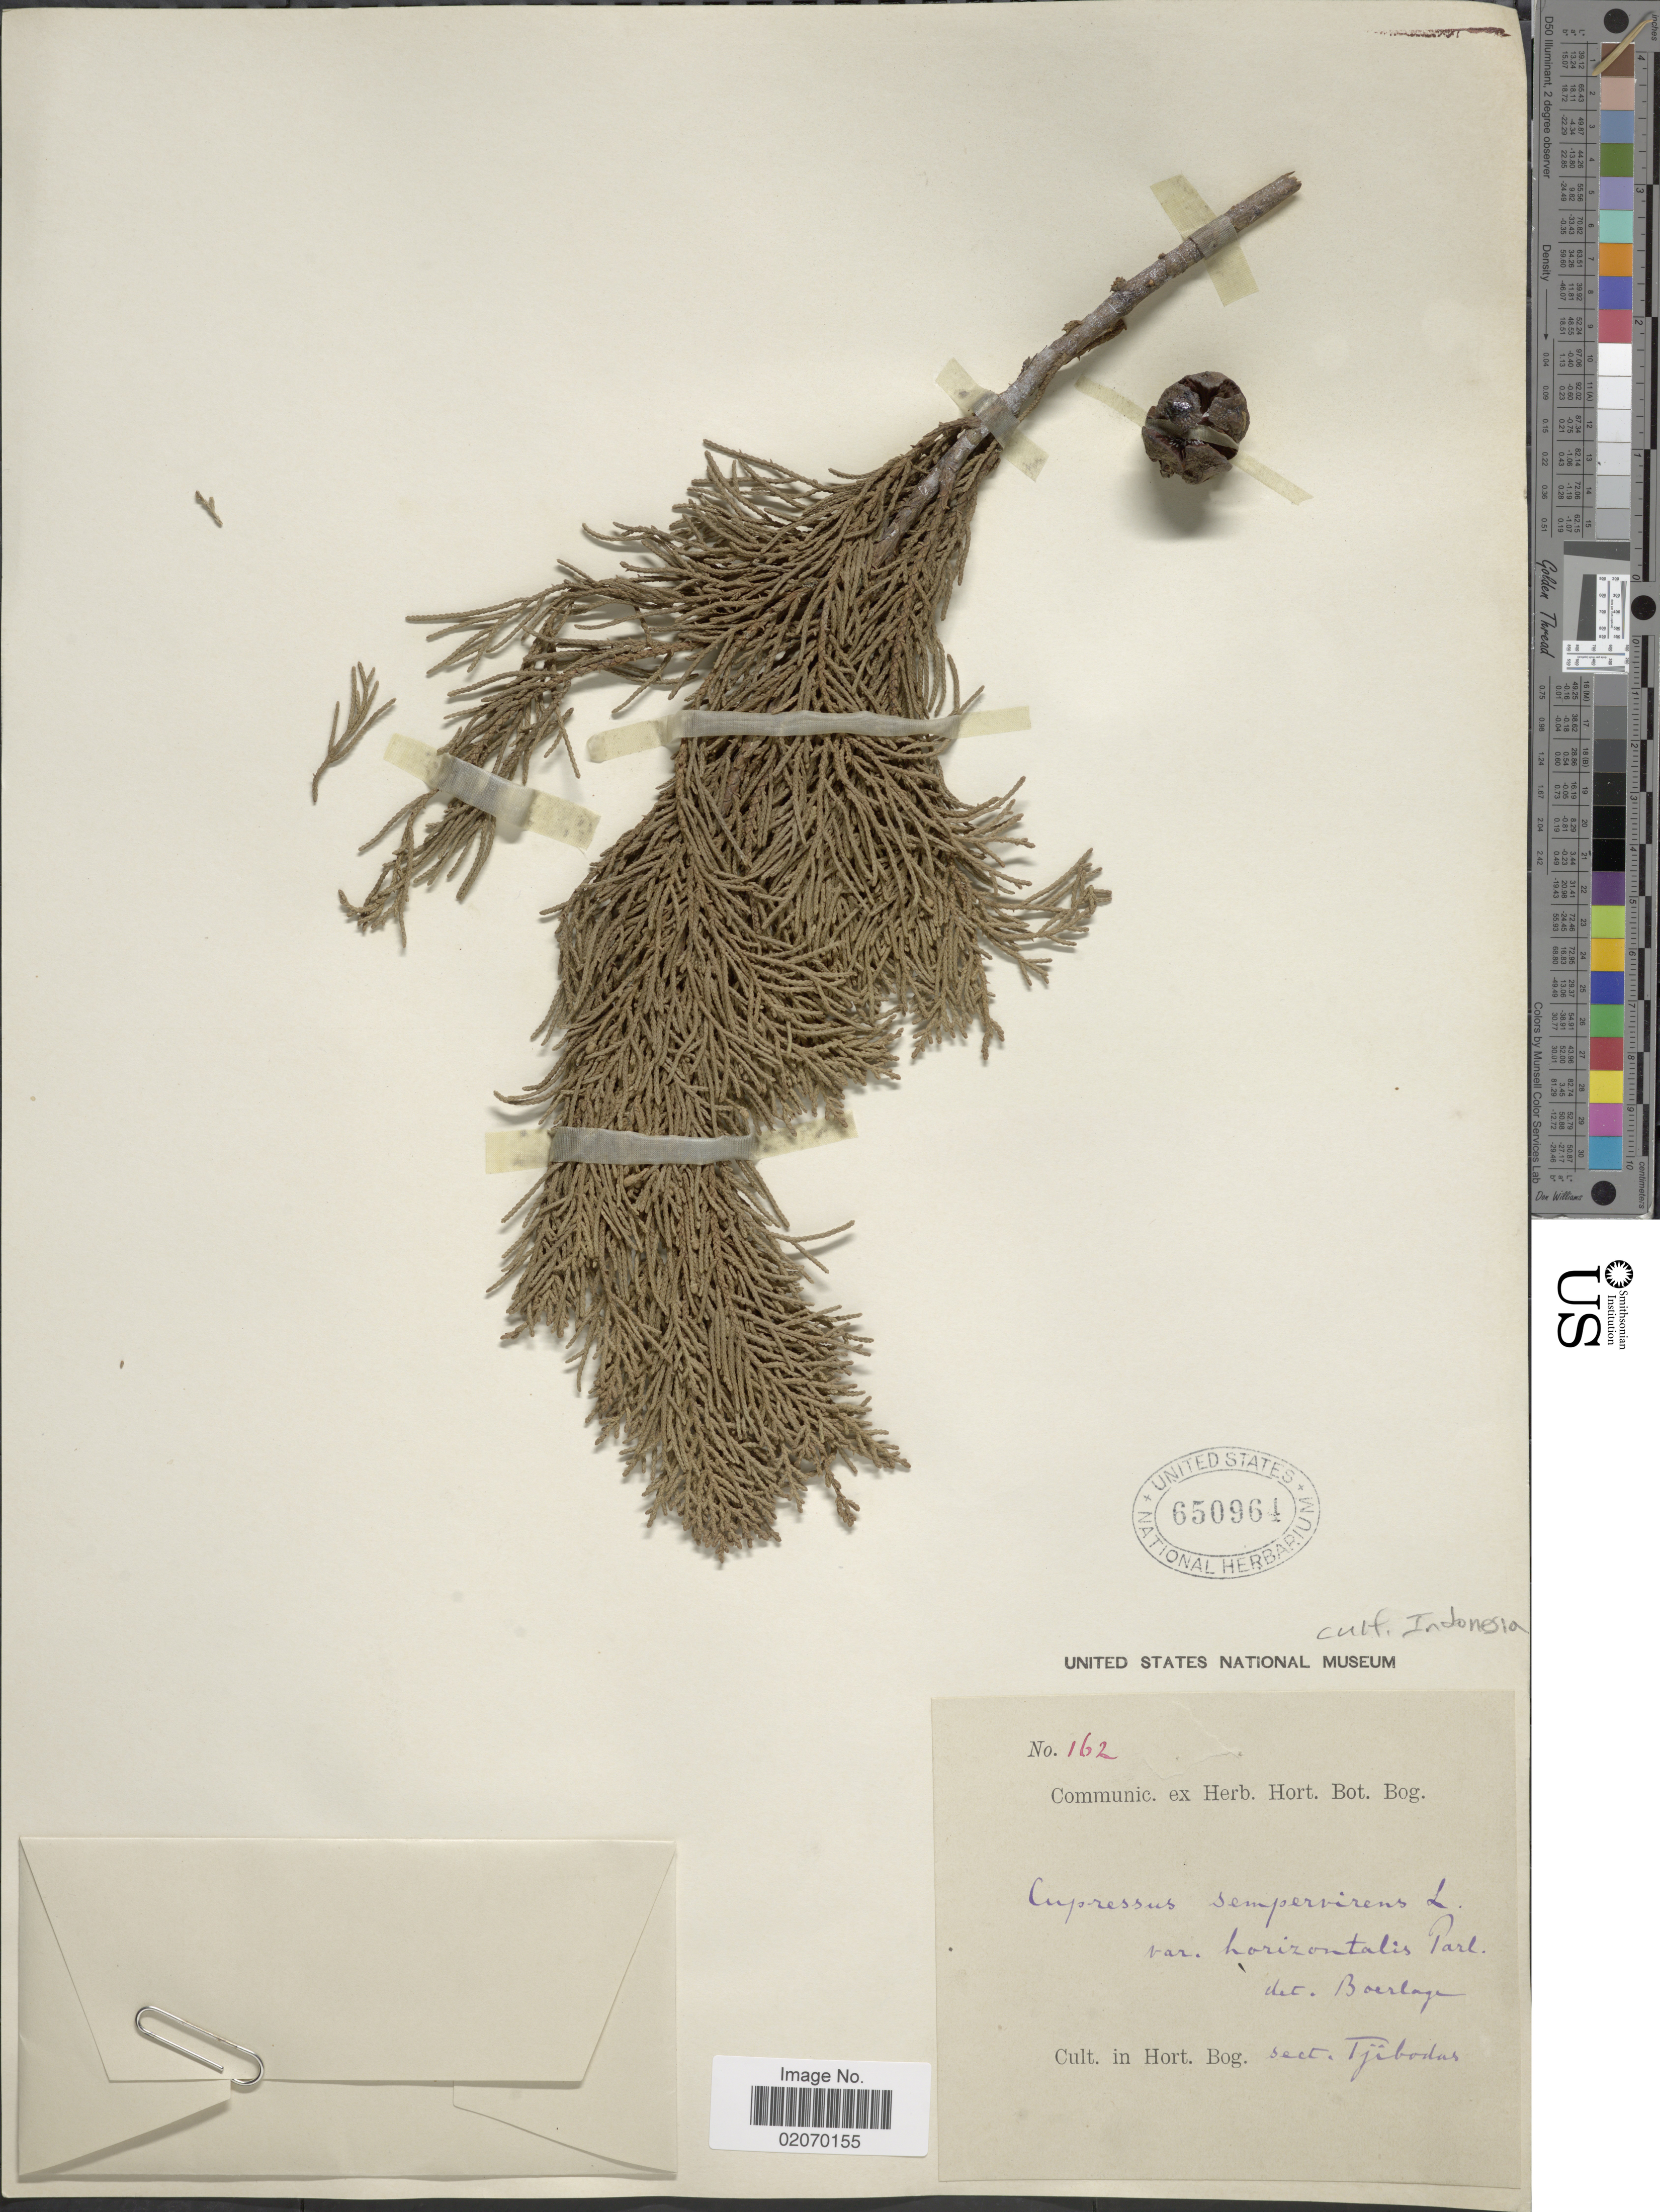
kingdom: Plantae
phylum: Tracheophyta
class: Pinopsida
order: Pinales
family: Cupressaceae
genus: Cupressus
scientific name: Cupressus sempervirens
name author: L.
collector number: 162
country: Indonesia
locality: Hort Bog. sect. Tjibodas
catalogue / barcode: US 650964